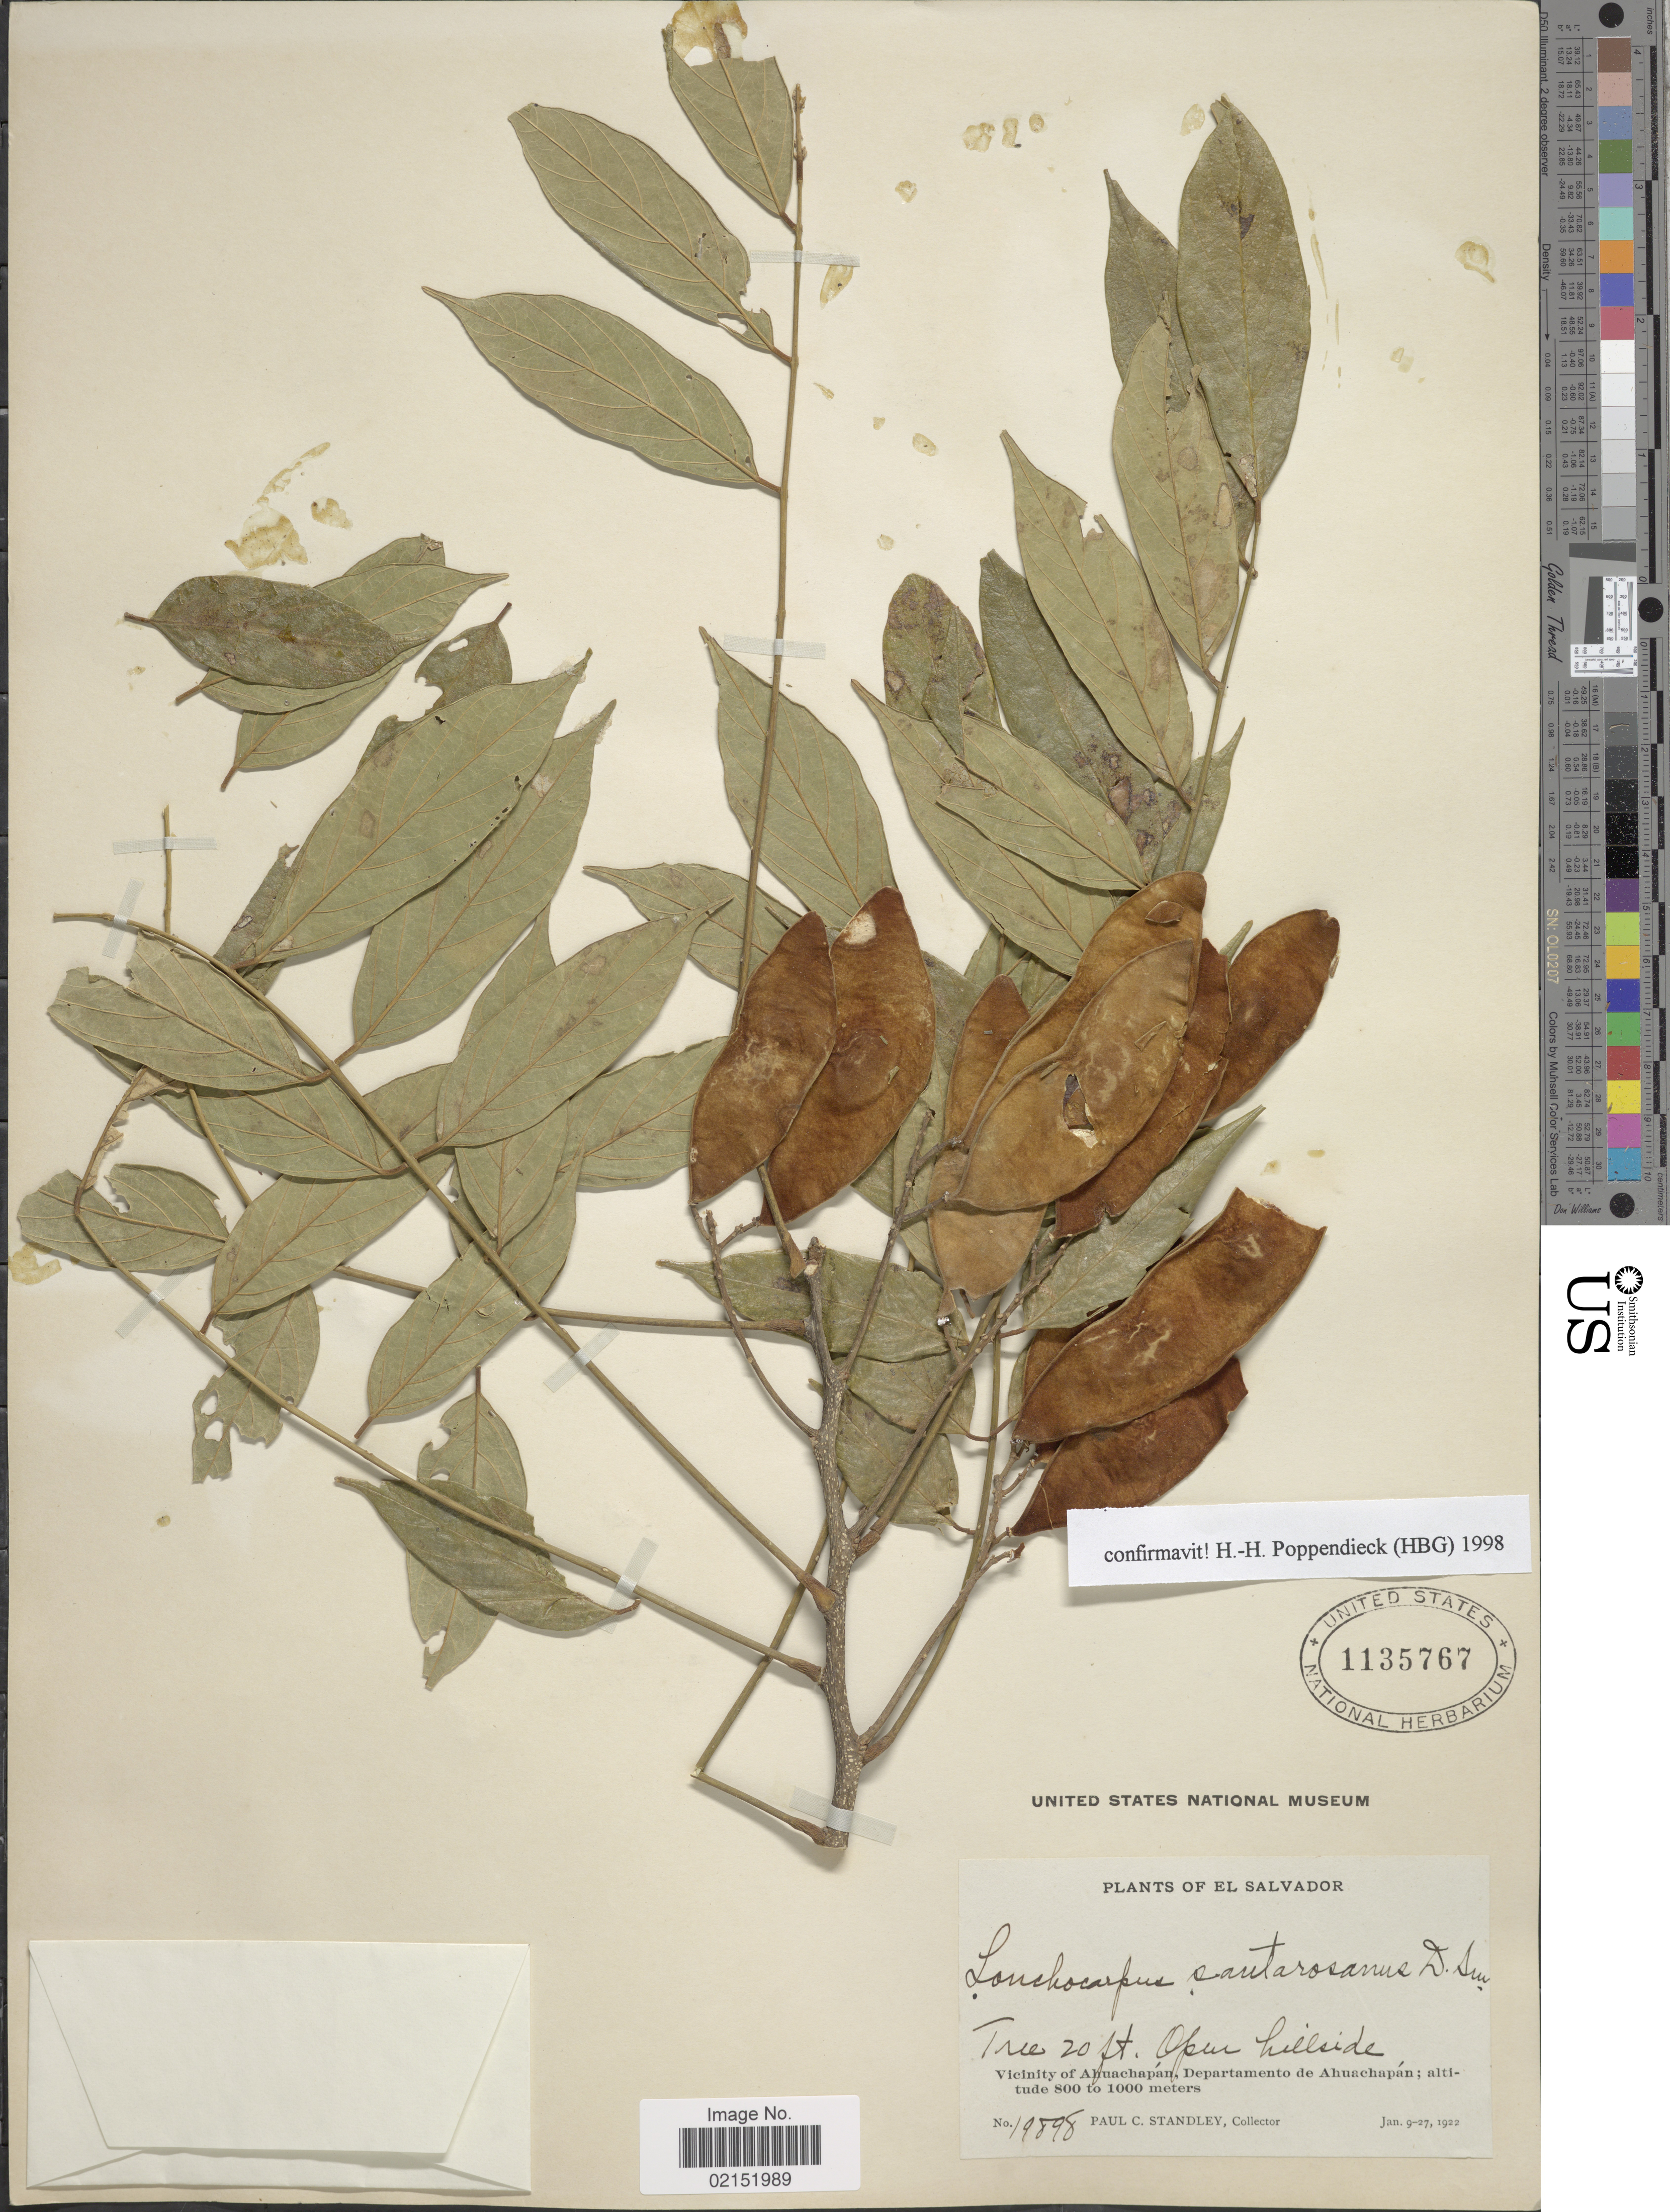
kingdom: Plantae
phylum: Tracheophyta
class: Magnoliopsida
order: Fabales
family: Fabaceae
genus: Lonchocarpus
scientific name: Lonchocarpus santarosanus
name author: Donn. Sm.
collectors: P. C. Standley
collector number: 1989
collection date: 1922-01-09/1922-01-27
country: El Salvador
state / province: Ahuachapan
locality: Vicinity of Ahuachapan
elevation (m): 800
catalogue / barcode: US 1135767